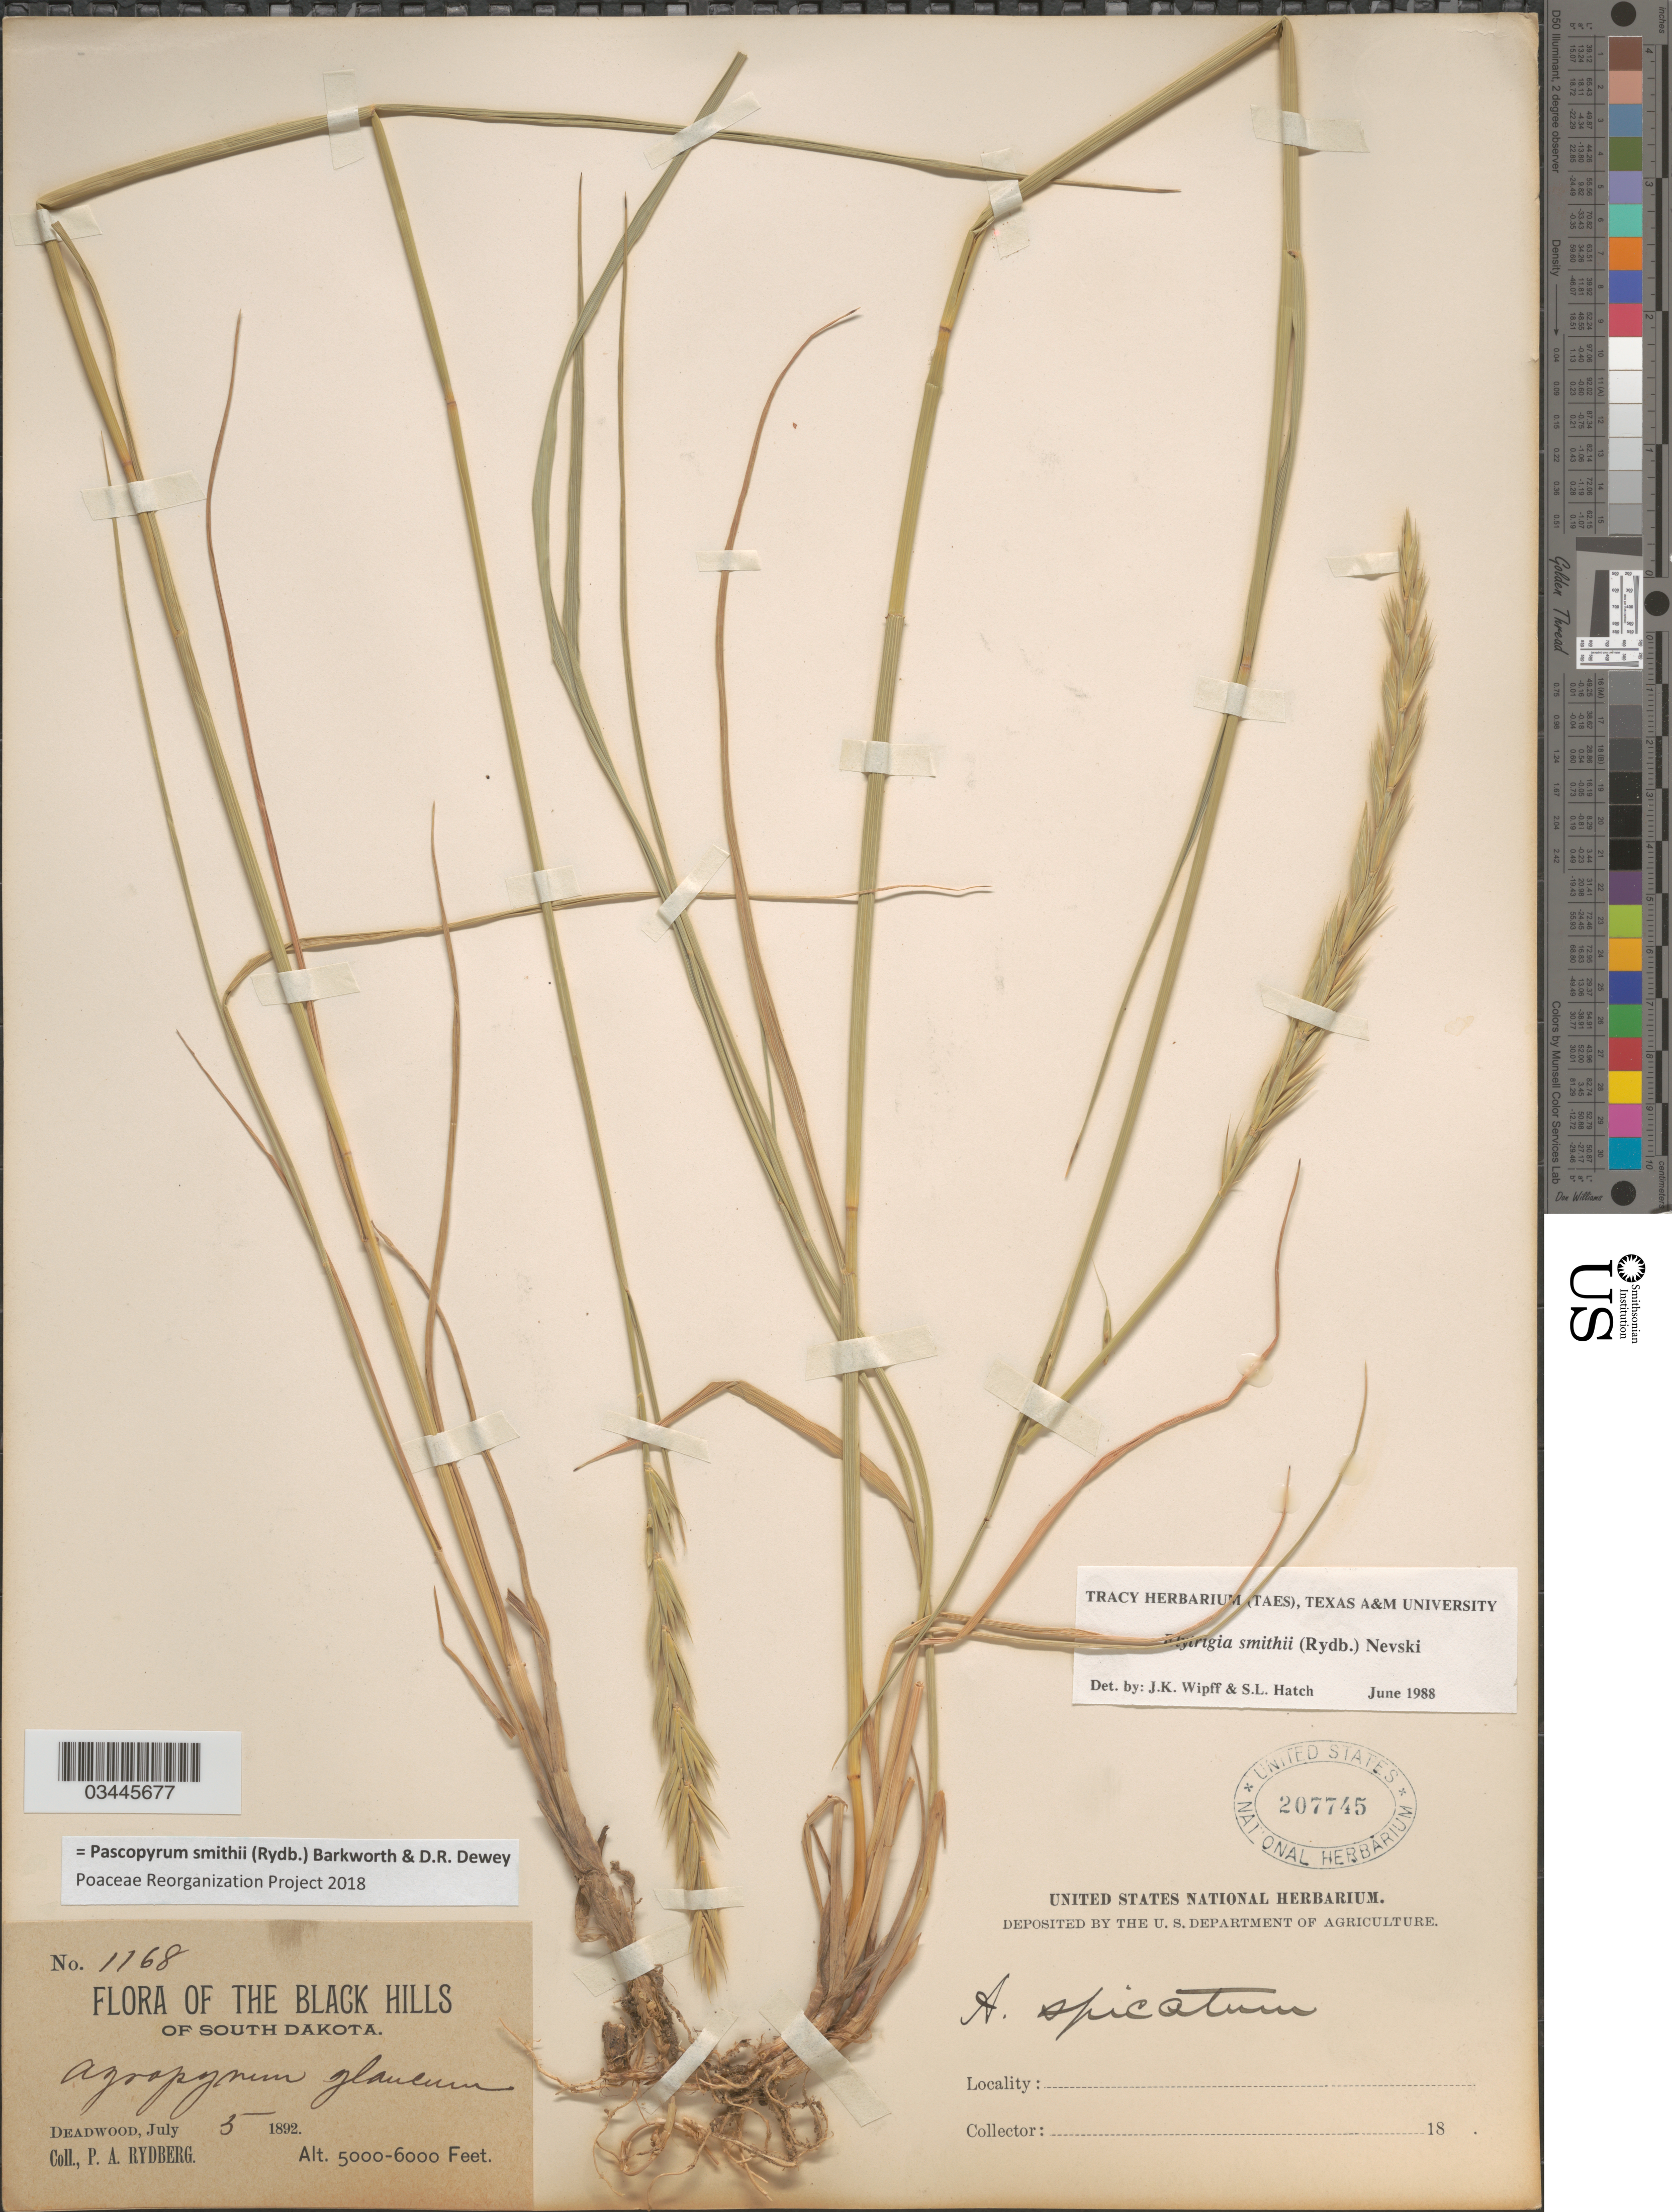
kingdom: Plantae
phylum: Tracheophyta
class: Liliopsida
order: Poales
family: Poaceae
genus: Pascopyrum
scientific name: Pascopyrum smithii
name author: (Rydb.) Barkworth & Dewey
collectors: P. A. Rydberg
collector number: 1168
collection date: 1892-07-05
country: United States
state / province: South Dakota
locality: Black Hills of South Dakota. Deadwood.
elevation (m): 1524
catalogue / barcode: US 207745